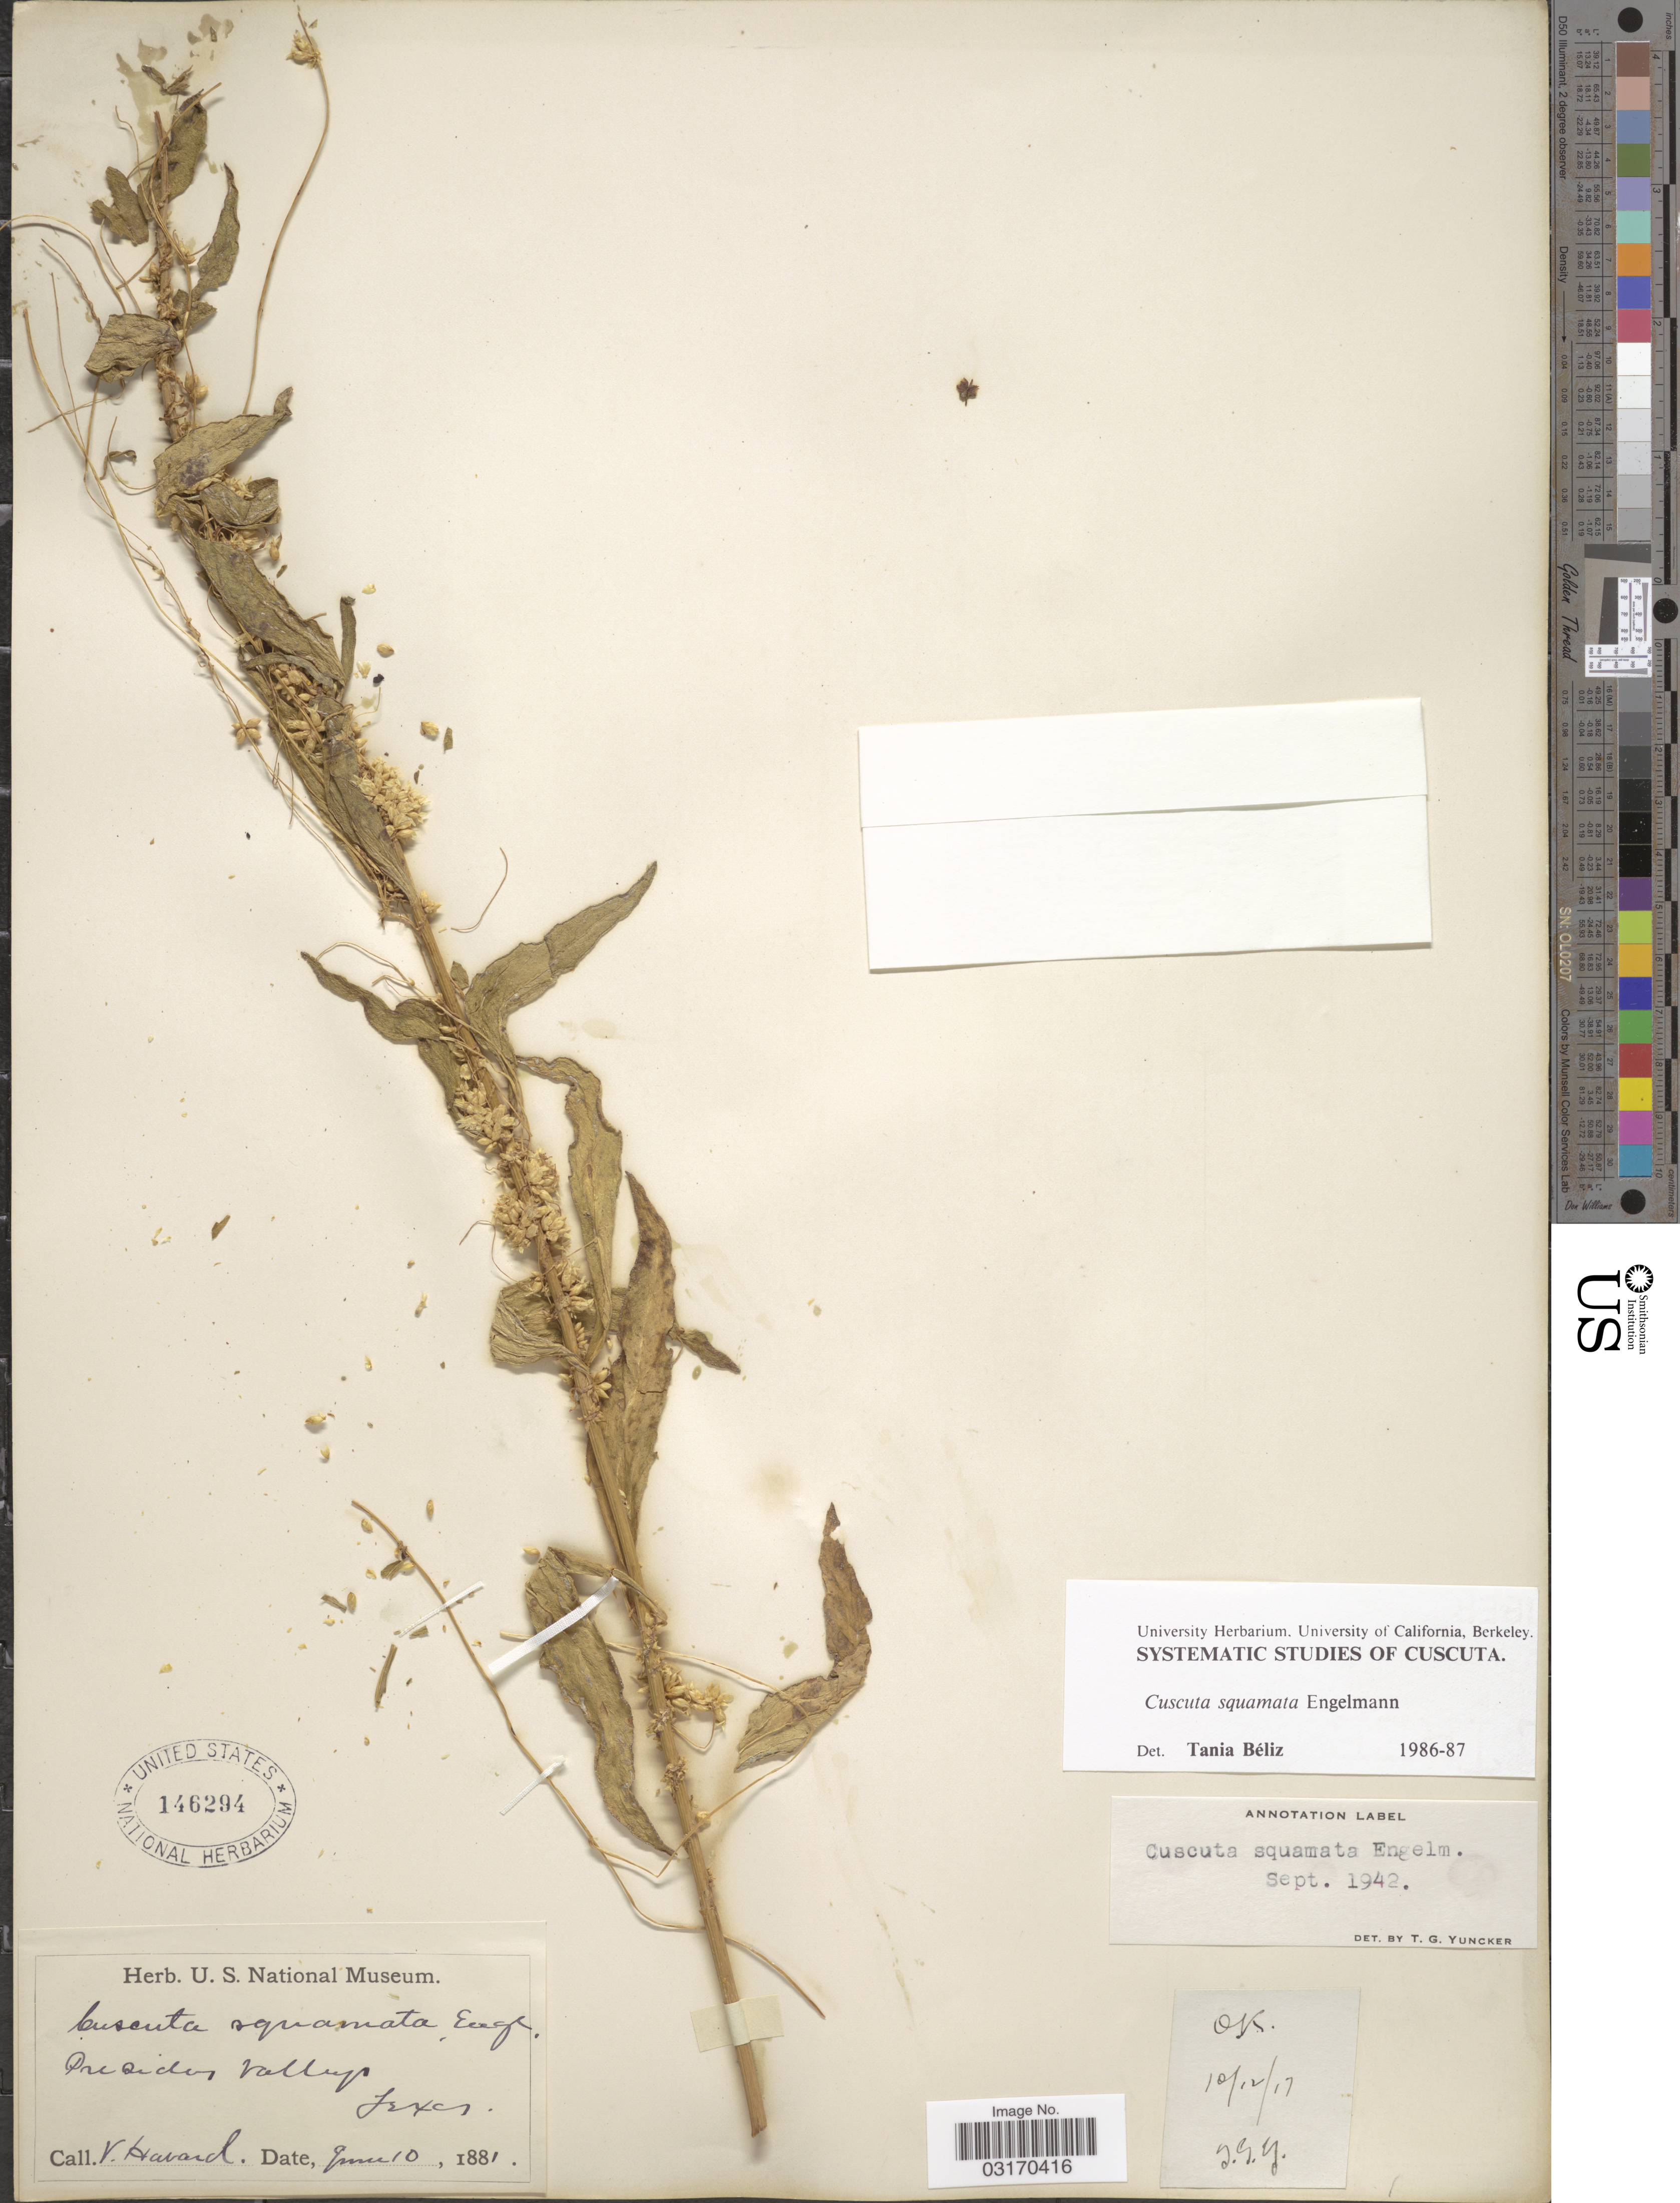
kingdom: Plantae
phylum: Tracheophyta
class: Magnoliopsida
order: Solanales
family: Convolvulaceae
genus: Cuscuta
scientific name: Cuscuta squamata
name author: Engelm.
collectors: V. Havard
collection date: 1881-06-10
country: United States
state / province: Texas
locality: Presidos Valleys.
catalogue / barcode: US 146294